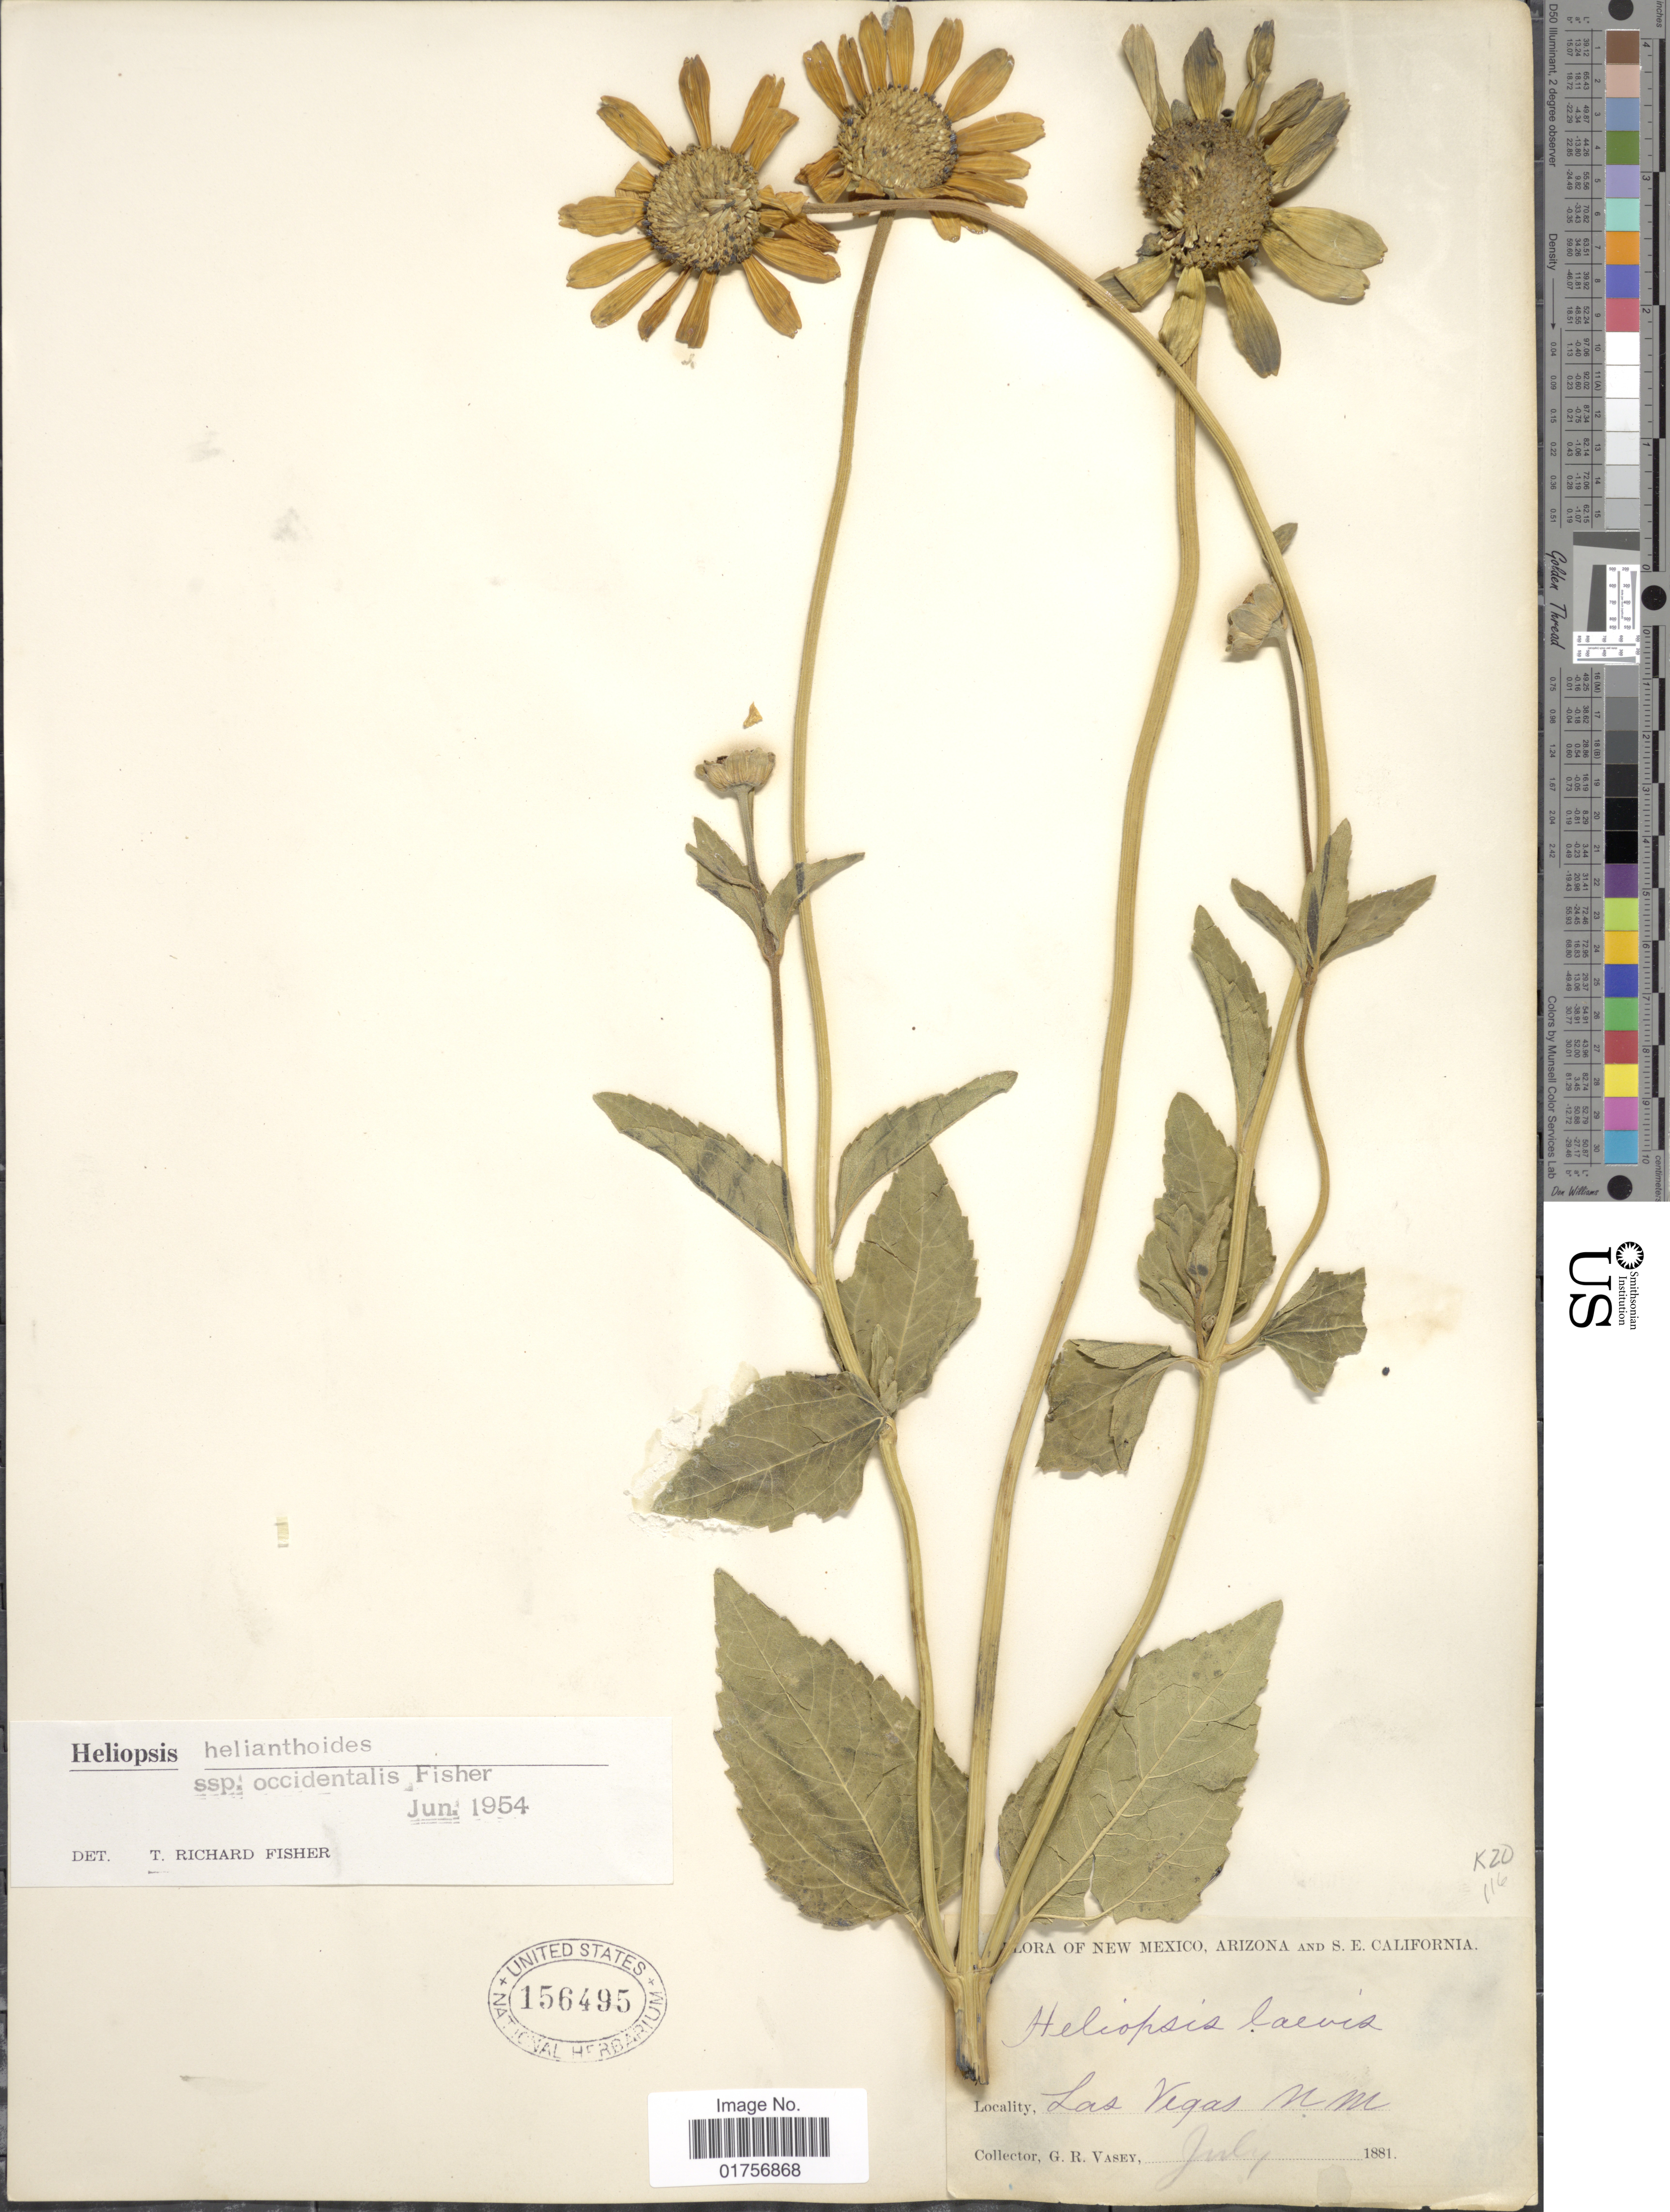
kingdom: Plantae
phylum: Tracheophyta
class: Magnoliopsida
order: Asterales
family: Asteraceae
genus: Heliopsis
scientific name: Heliopsis helianthoides subsp. occidentalis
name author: T.R. Fisher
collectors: G. R. Vasey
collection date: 1881-07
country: United States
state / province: New Mexico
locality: Las Vegas, N. M.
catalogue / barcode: US 156495